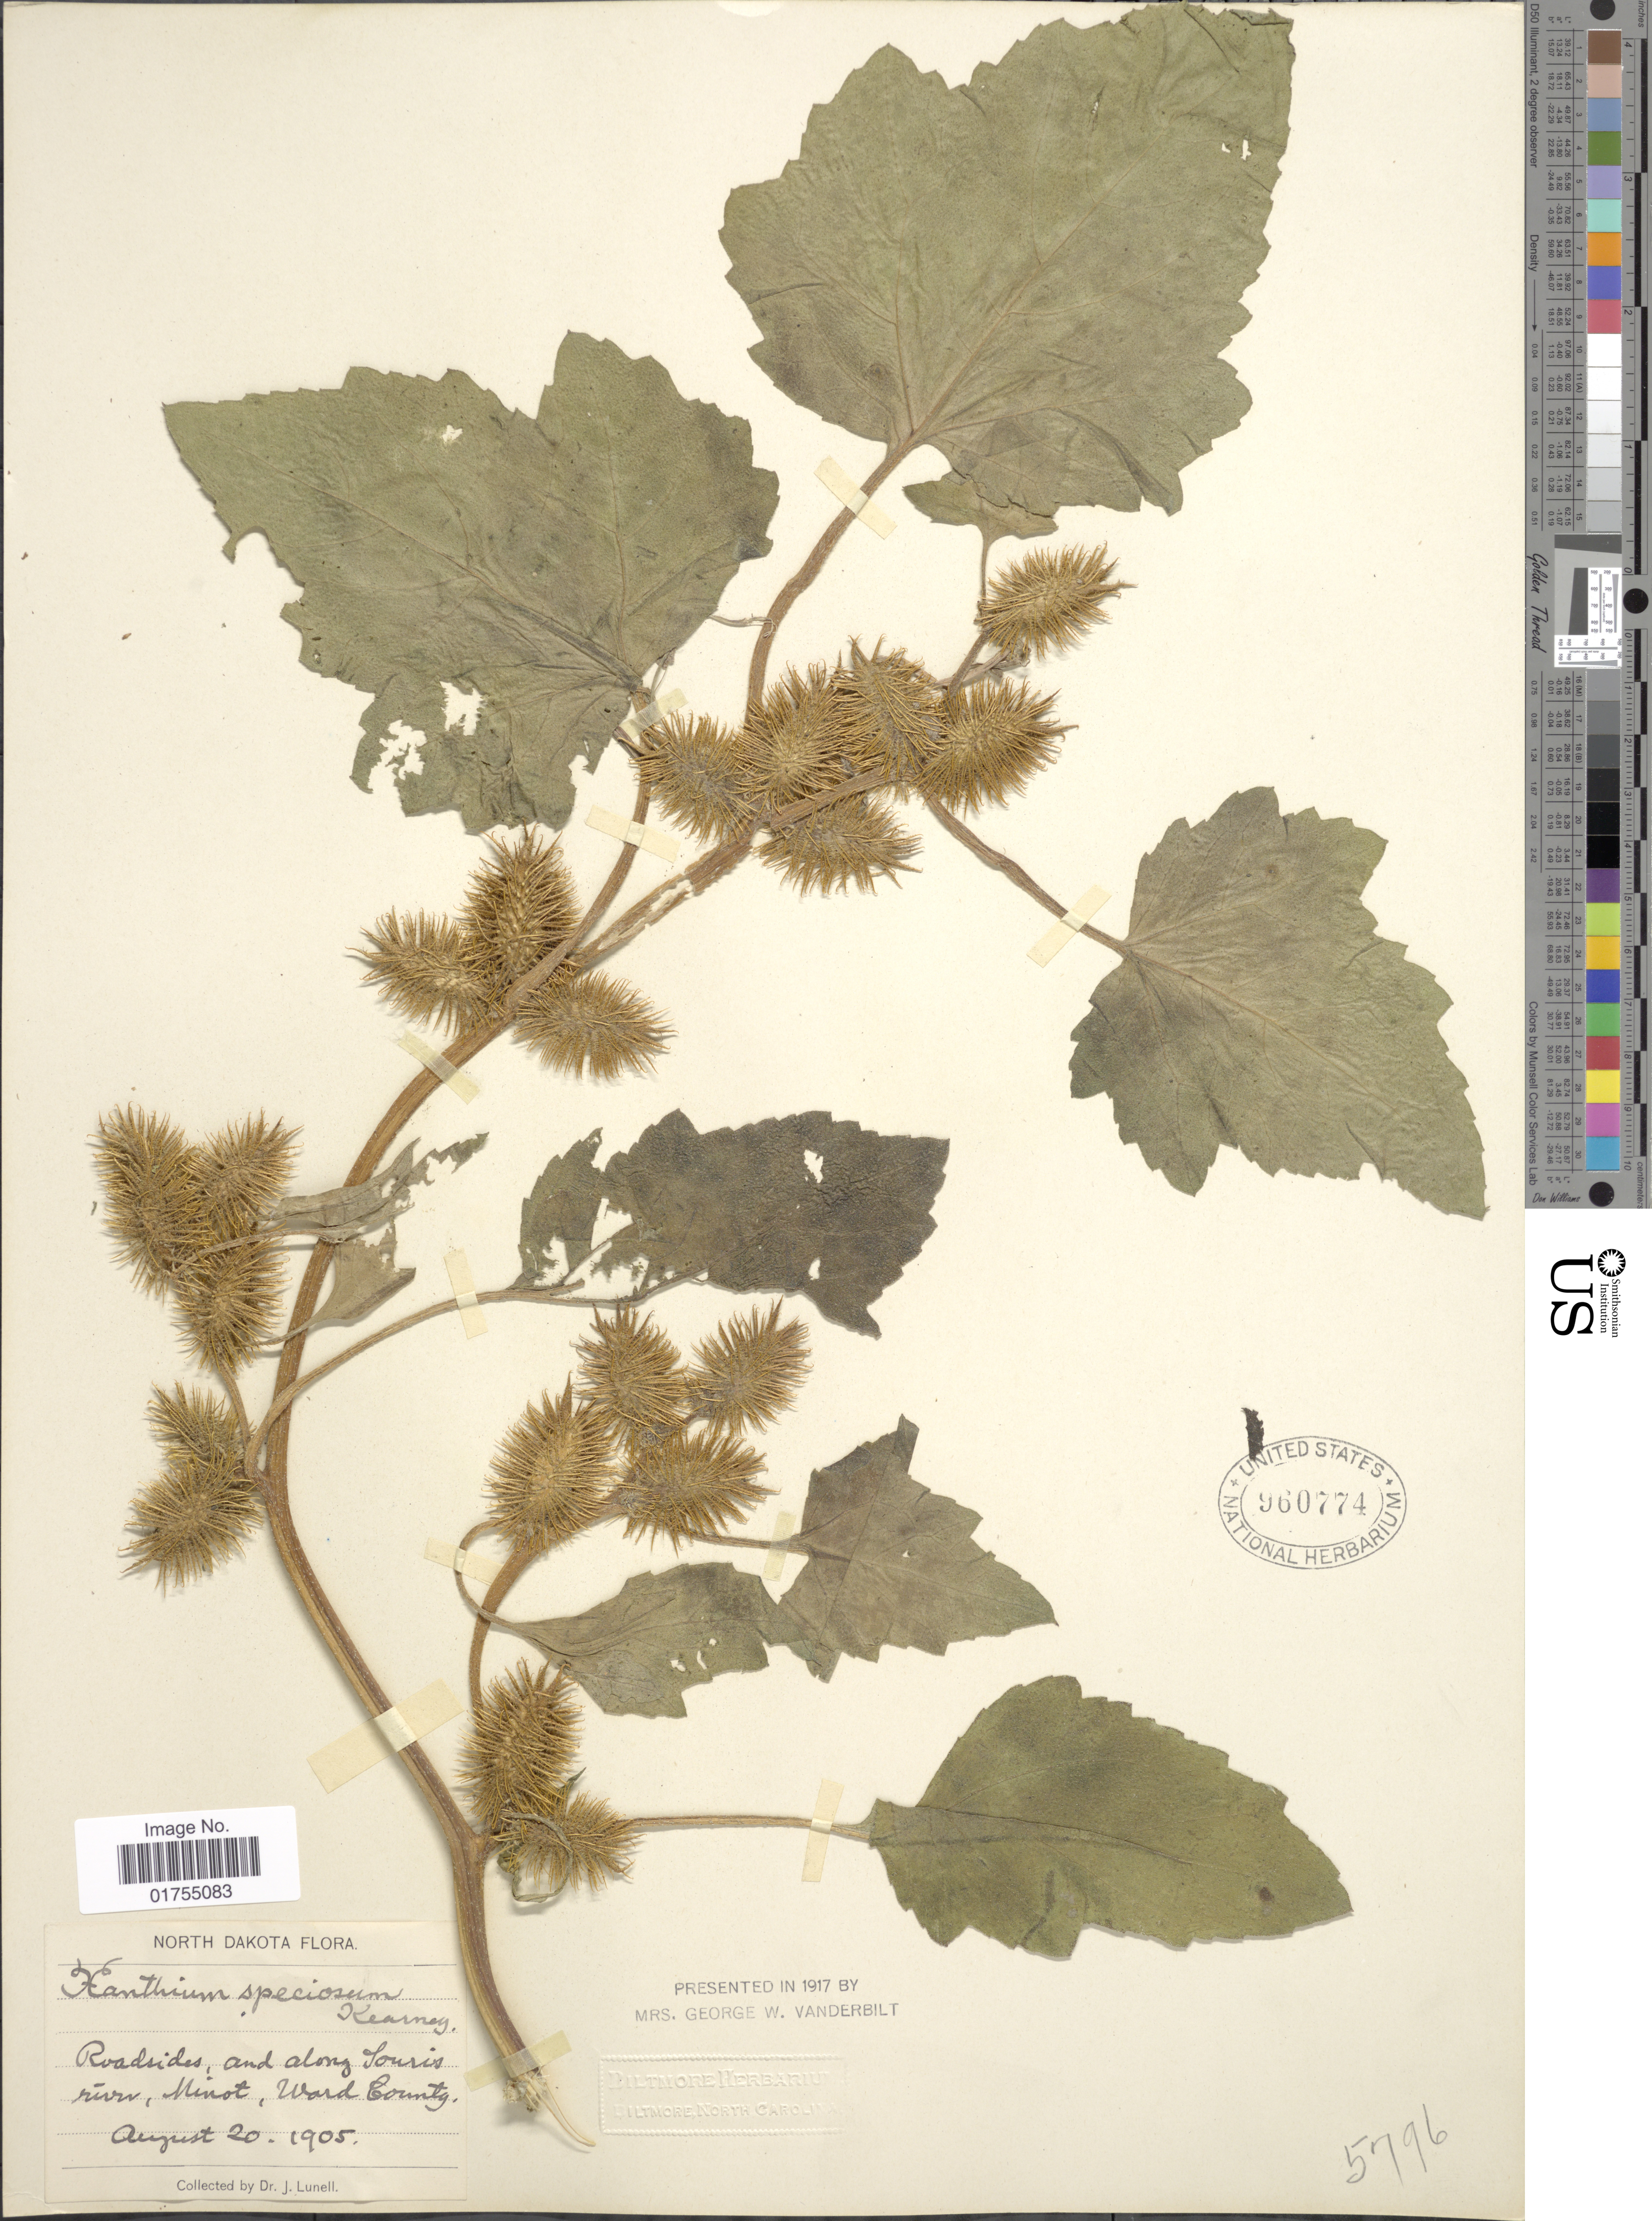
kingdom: Plantae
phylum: Tracheophyta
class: Magnoliopsida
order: Asterales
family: Asteraceae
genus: Xanthium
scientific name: Xanthium speciosum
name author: Kearney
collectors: J. Lunell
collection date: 1905-08-20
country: United States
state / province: North Dakota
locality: Along Souris river, Minot. Ward County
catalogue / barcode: US 960774